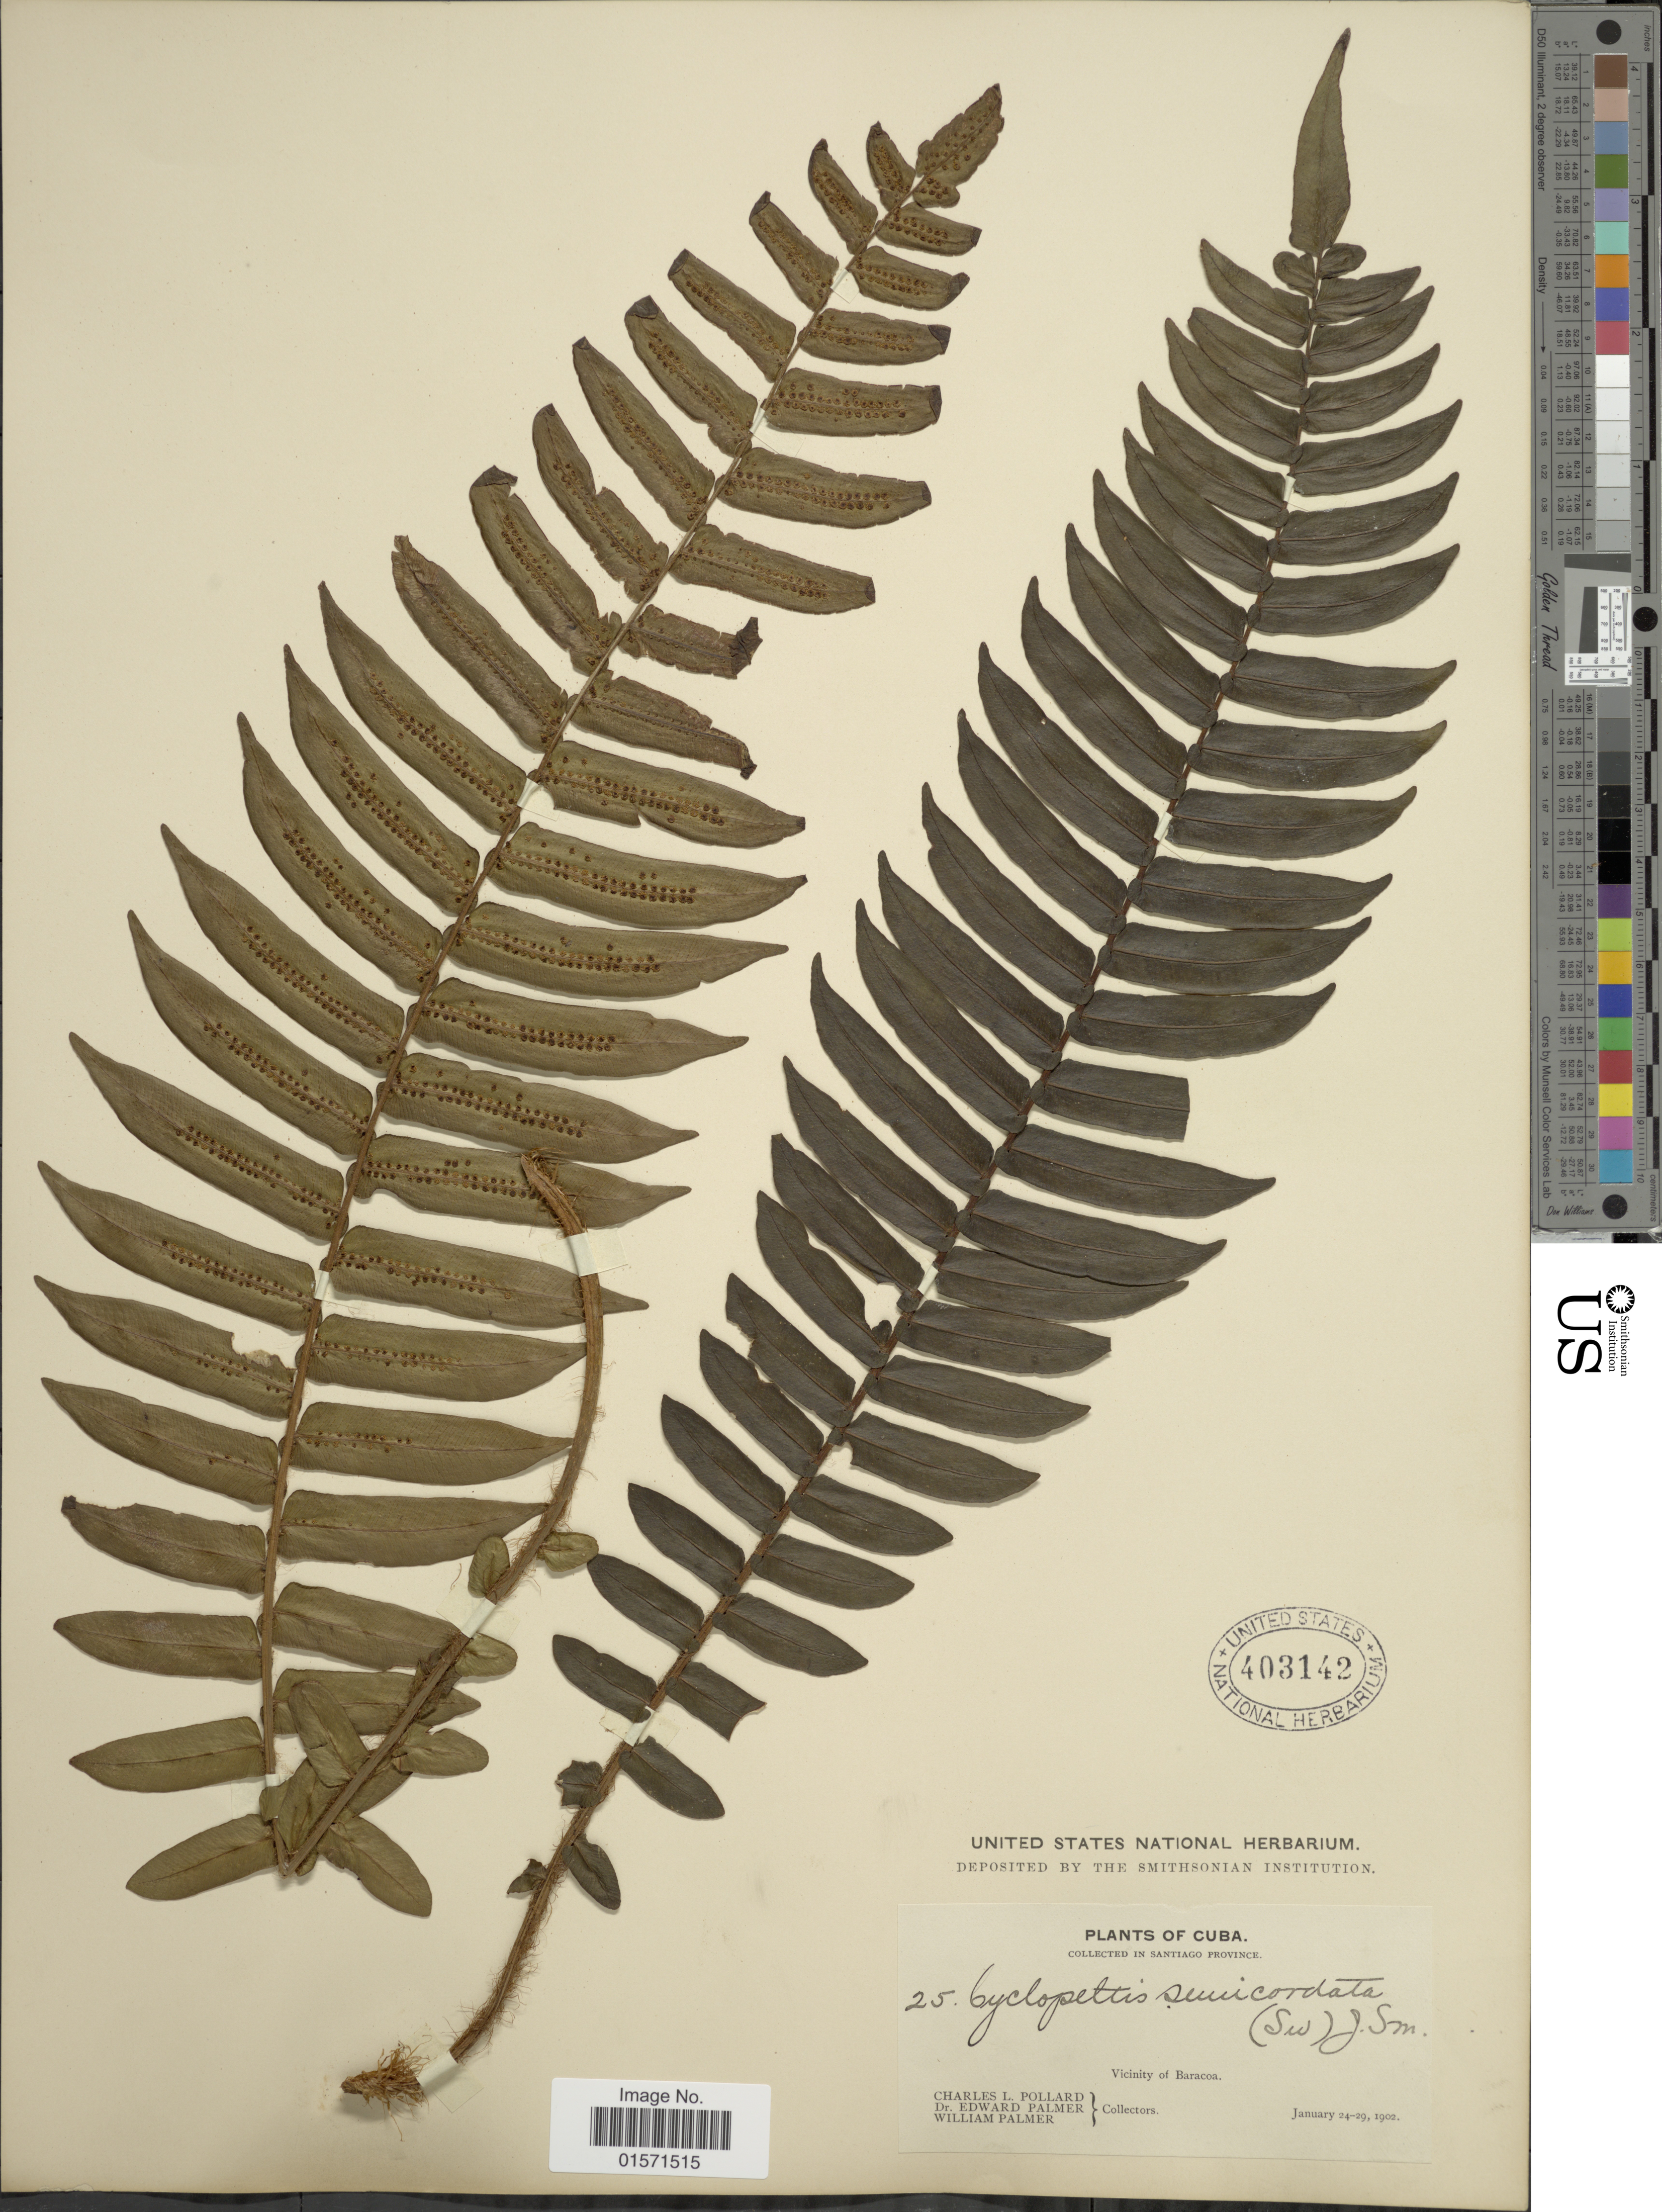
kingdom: Plantae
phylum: Tracheophyta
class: Polypodiopsida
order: Polypodiales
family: Lomariopsidaceae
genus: Cyclopeltis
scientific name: Cyclopeltis semicordata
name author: (Sw.) J. Sm.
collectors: C. L. Pollard, E. Palmer & W. Palmer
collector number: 25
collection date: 1902-01-24/1902-01-29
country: Cuba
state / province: Santiago de Cuba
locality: Vicinity of Baracoa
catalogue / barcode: US 403142